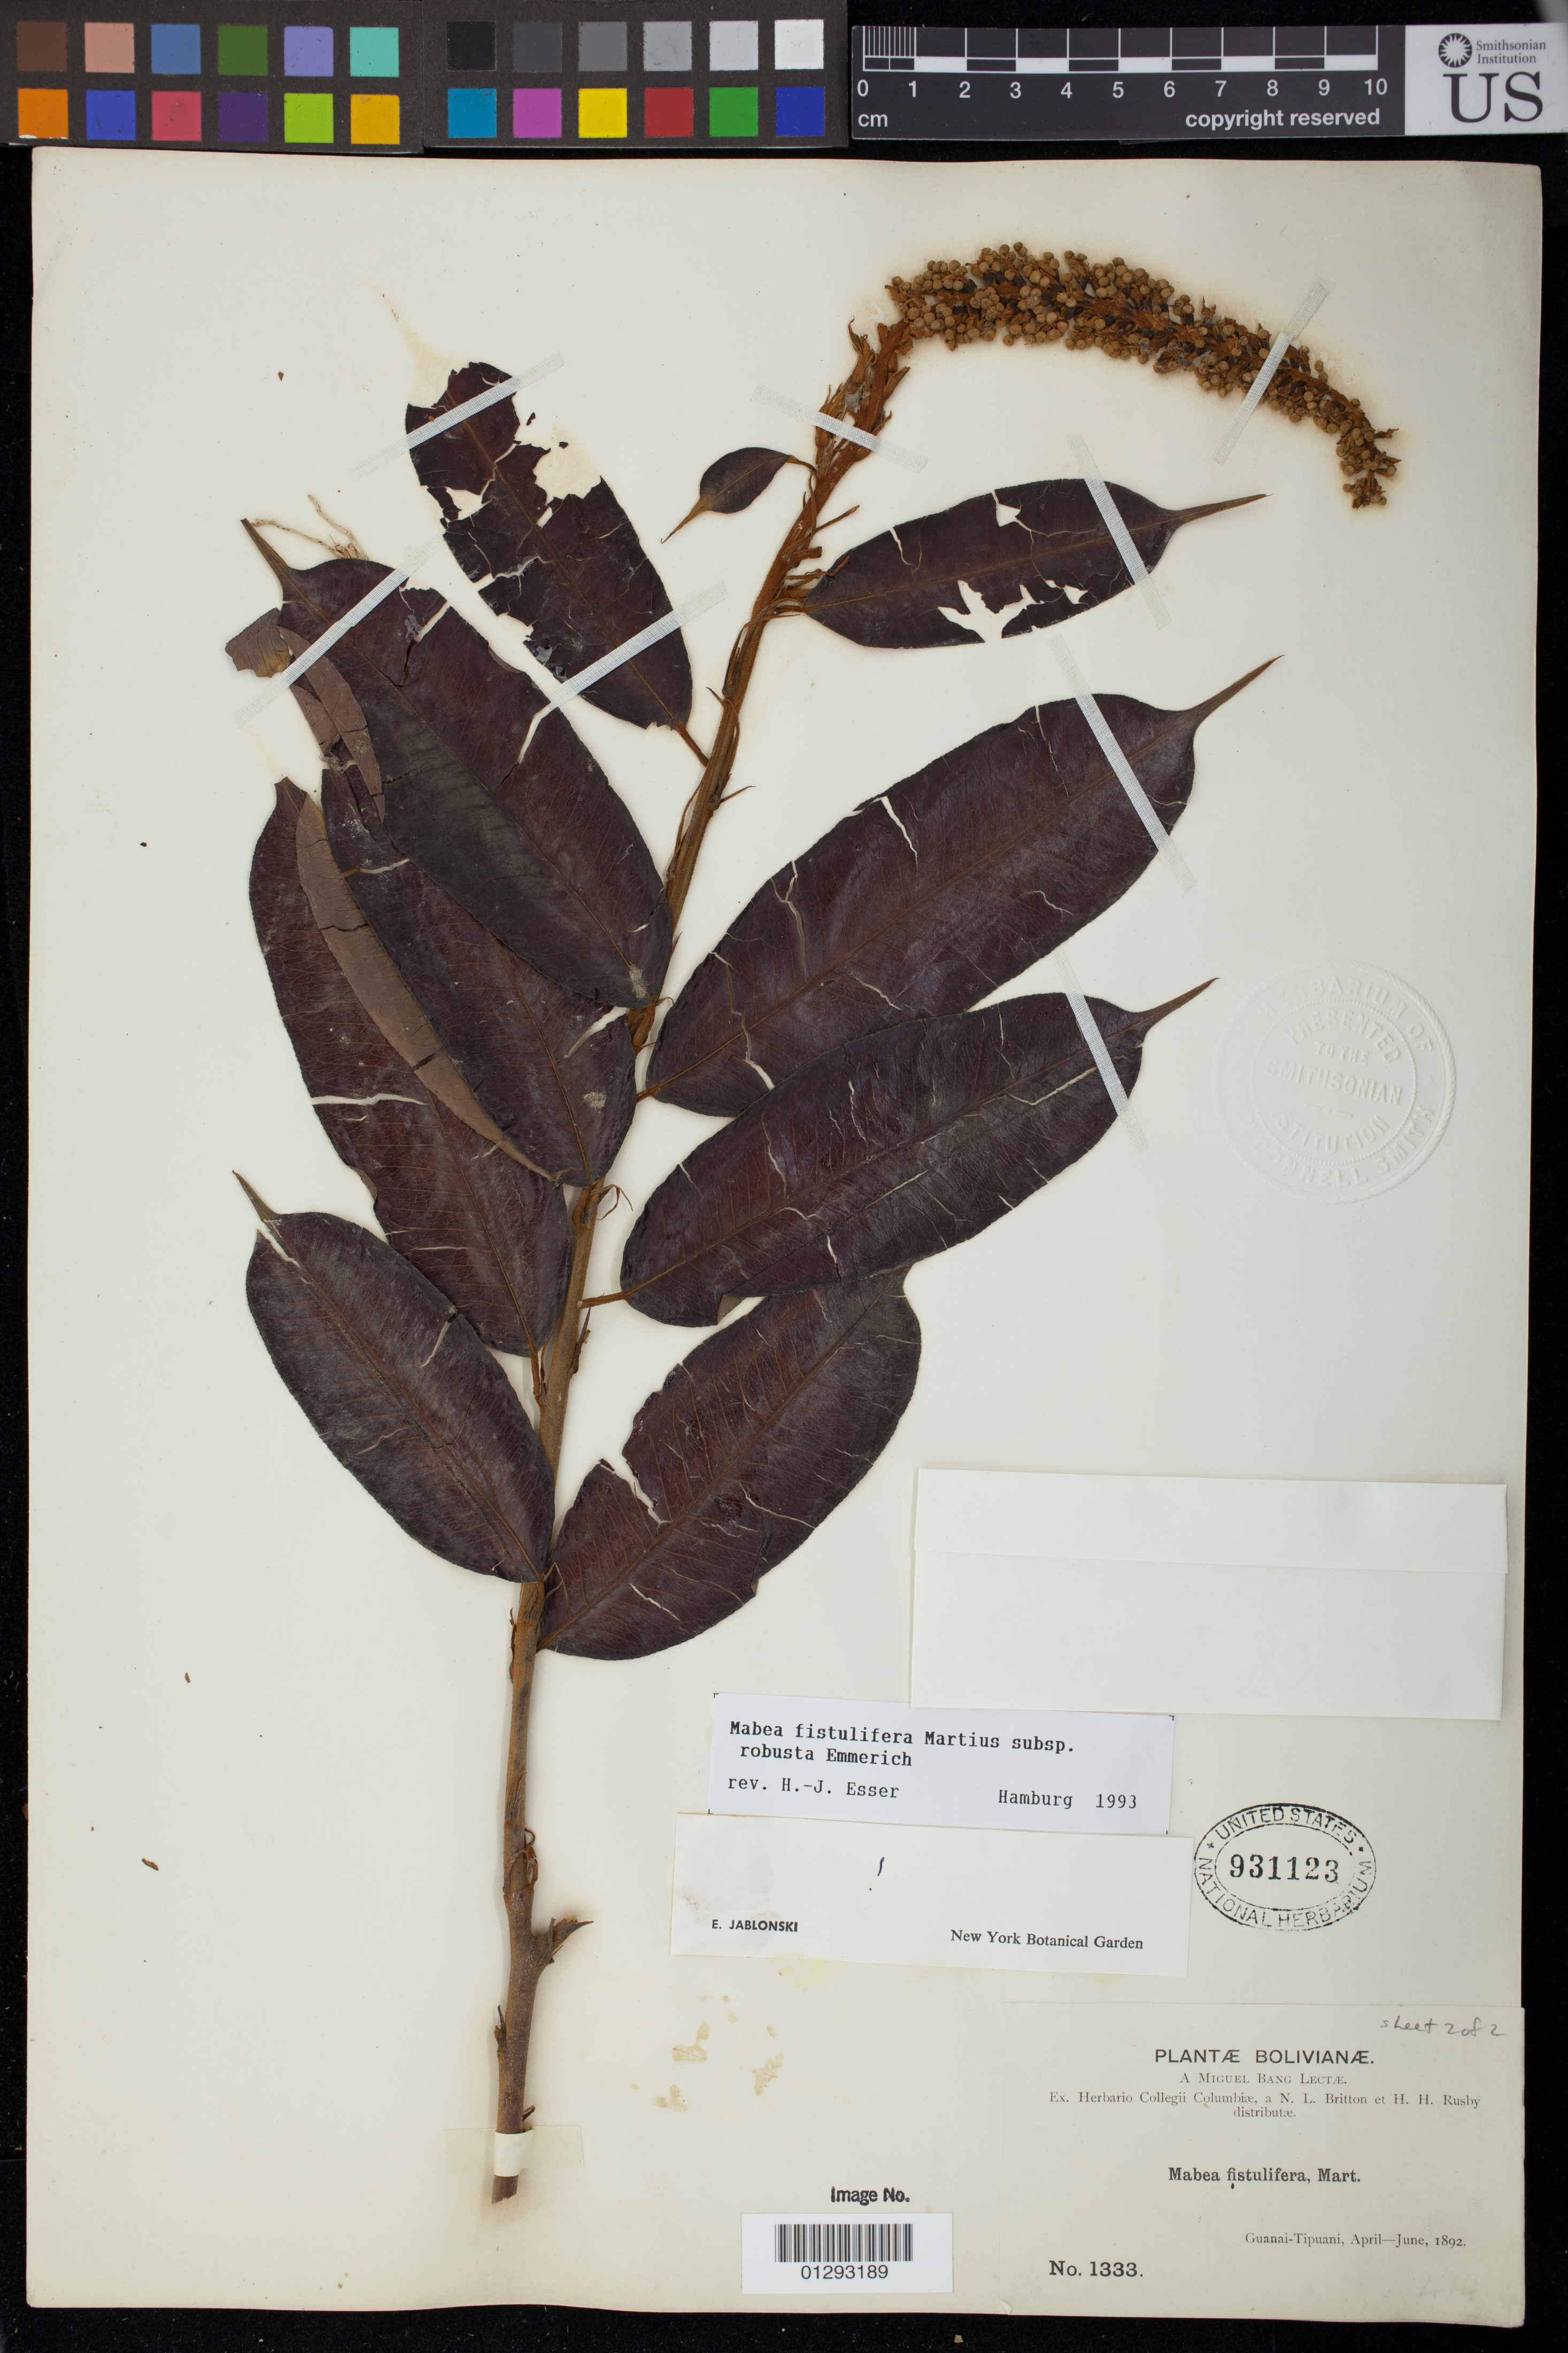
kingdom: Plantae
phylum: Tracheophyta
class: Magnoliopsida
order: Malpighiales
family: Euphorbiaceae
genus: Mabea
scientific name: Mabea fistulifera subsp. robusta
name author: Emmerich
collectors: M. Bang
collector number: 1333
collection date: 1892-04/1892-06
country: Bolivia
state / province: La Paz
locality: Guanai (Guanay)-Tipuani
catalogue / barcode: US 931123